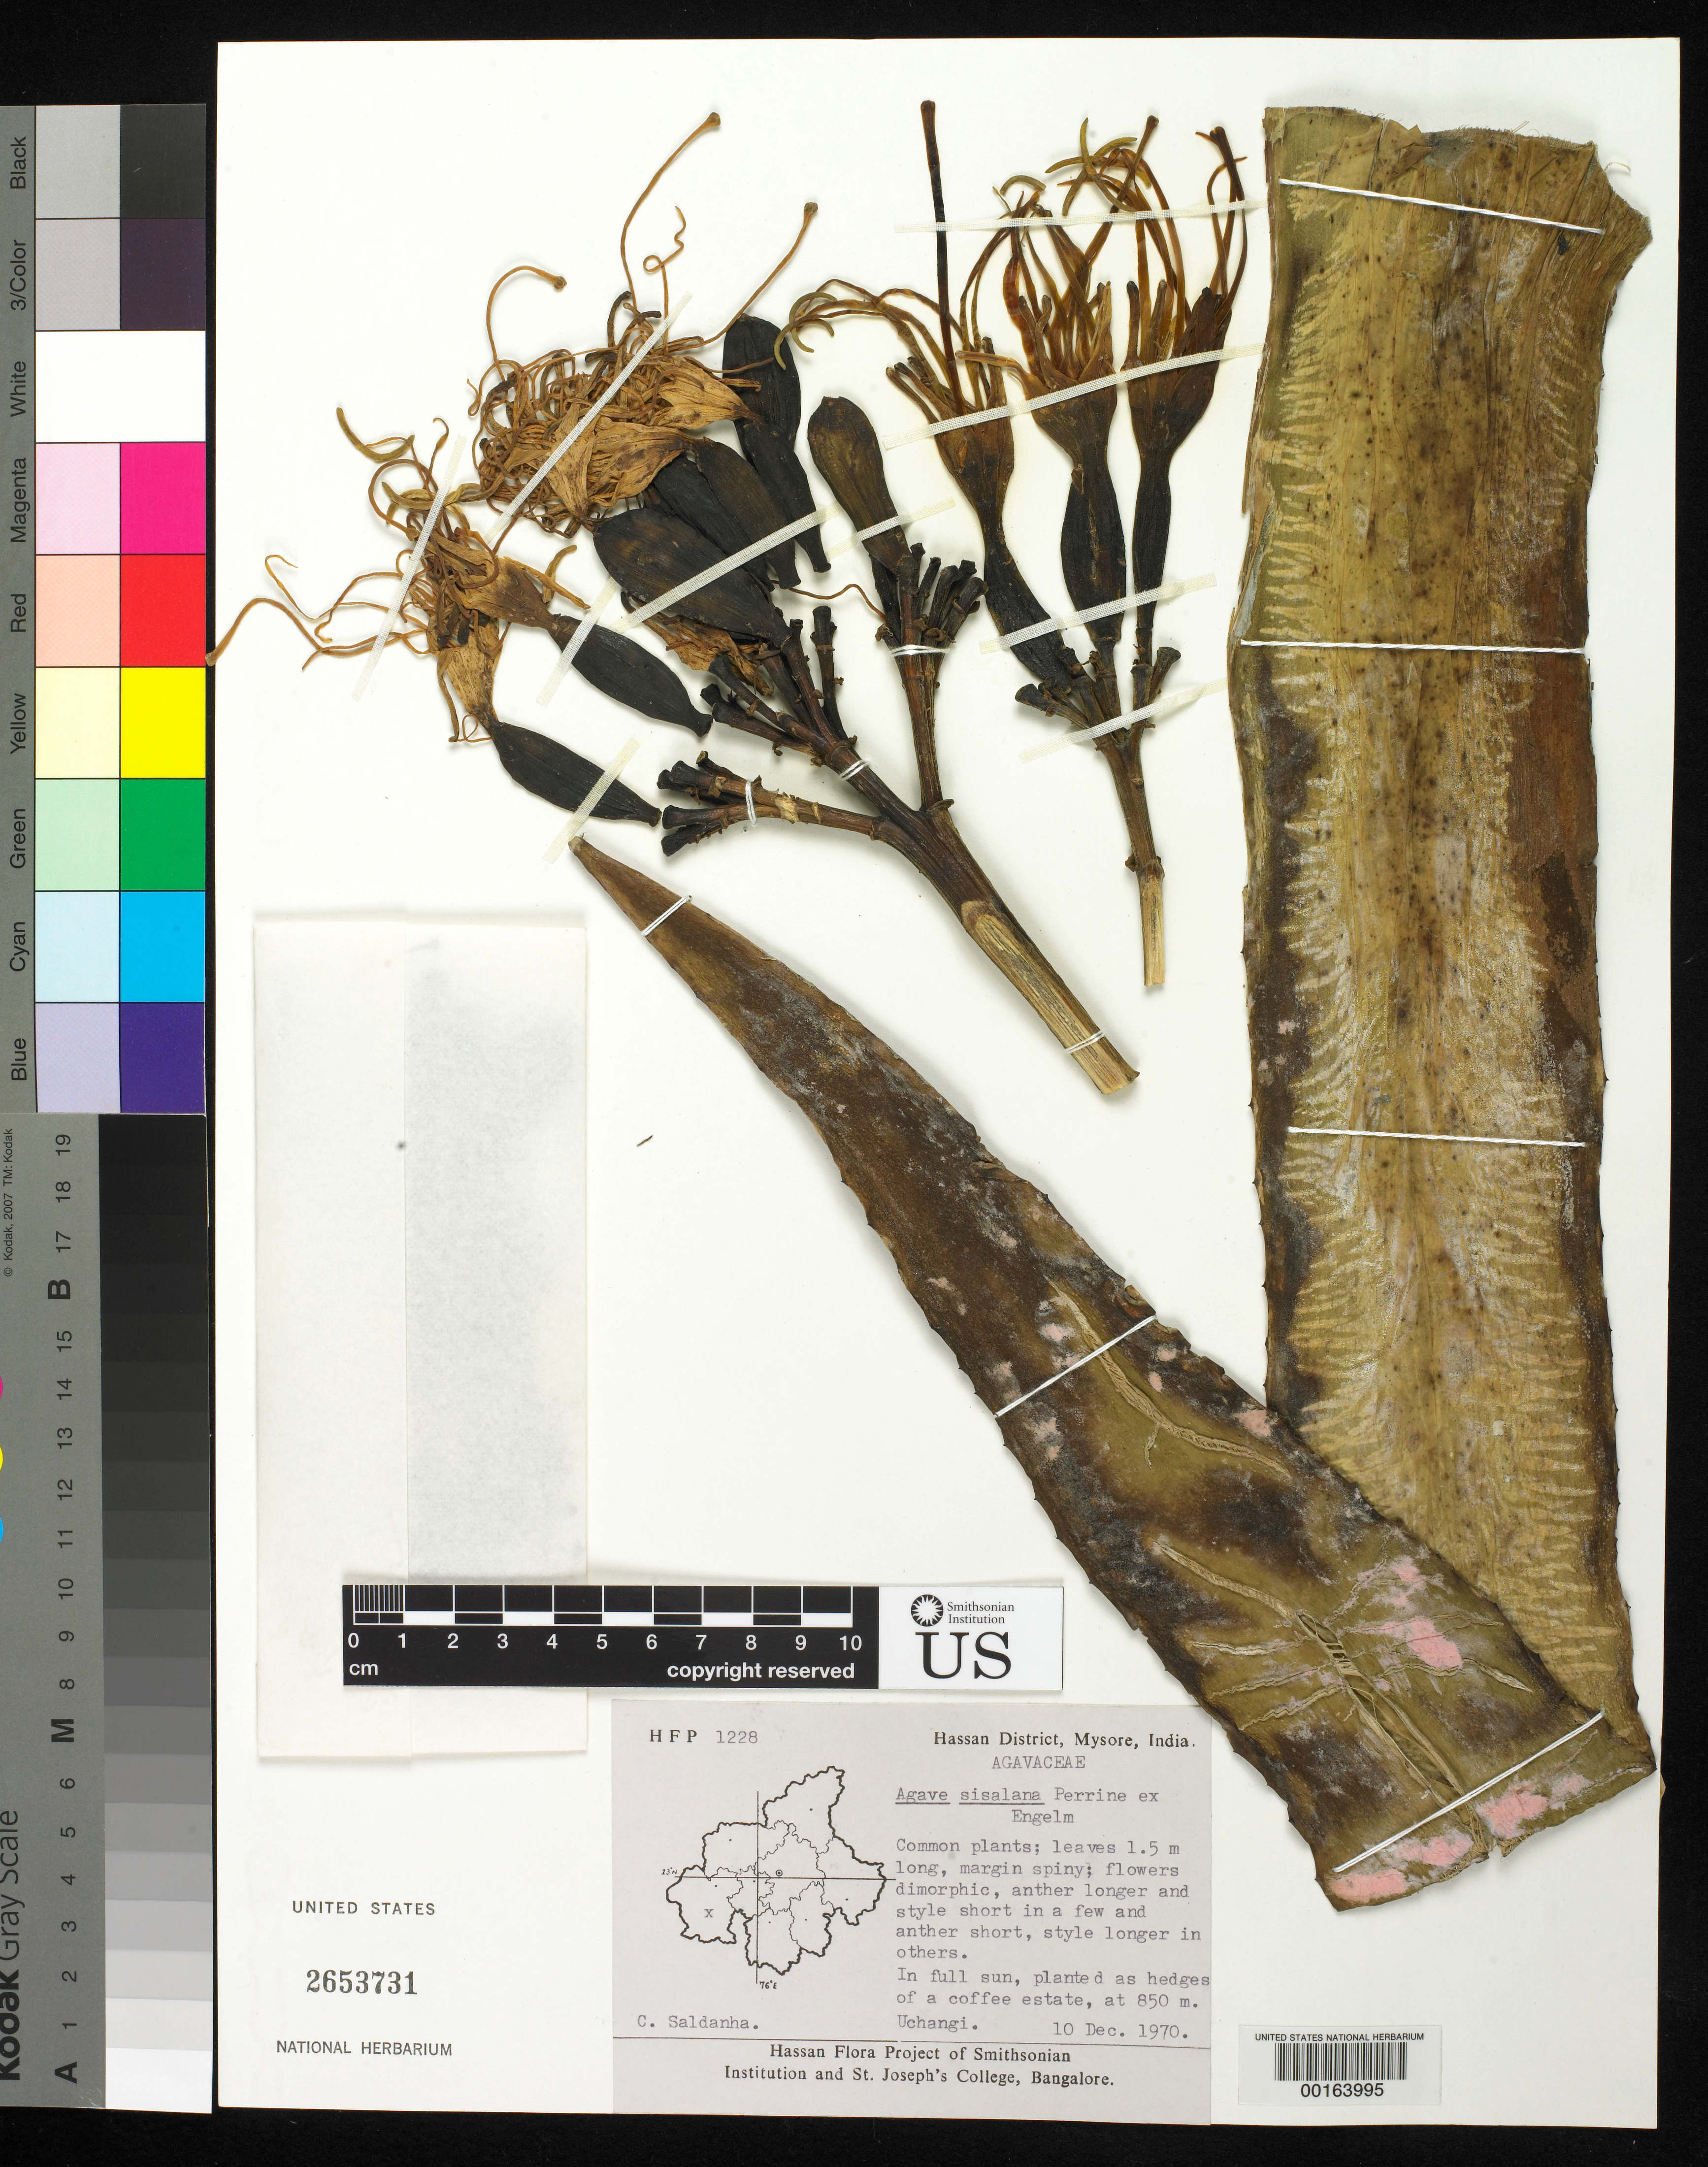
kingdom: Plantae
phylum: Tracheophyta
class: Liliopsida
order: Asparagales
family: Asparagaceae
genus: Agave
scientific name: Agave sisalana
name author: Perrine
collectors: C. J. Saldanha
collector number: Hfp 1228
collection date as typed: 10 Dec 1970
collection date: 1970-12-10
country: India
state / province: Karnataka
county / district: Hassan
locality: Coffee estate, at 850 m uchangi, mysore state [mysore state = karnataka.]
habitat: In full sun, planted as hedges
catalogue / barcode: US 2653731